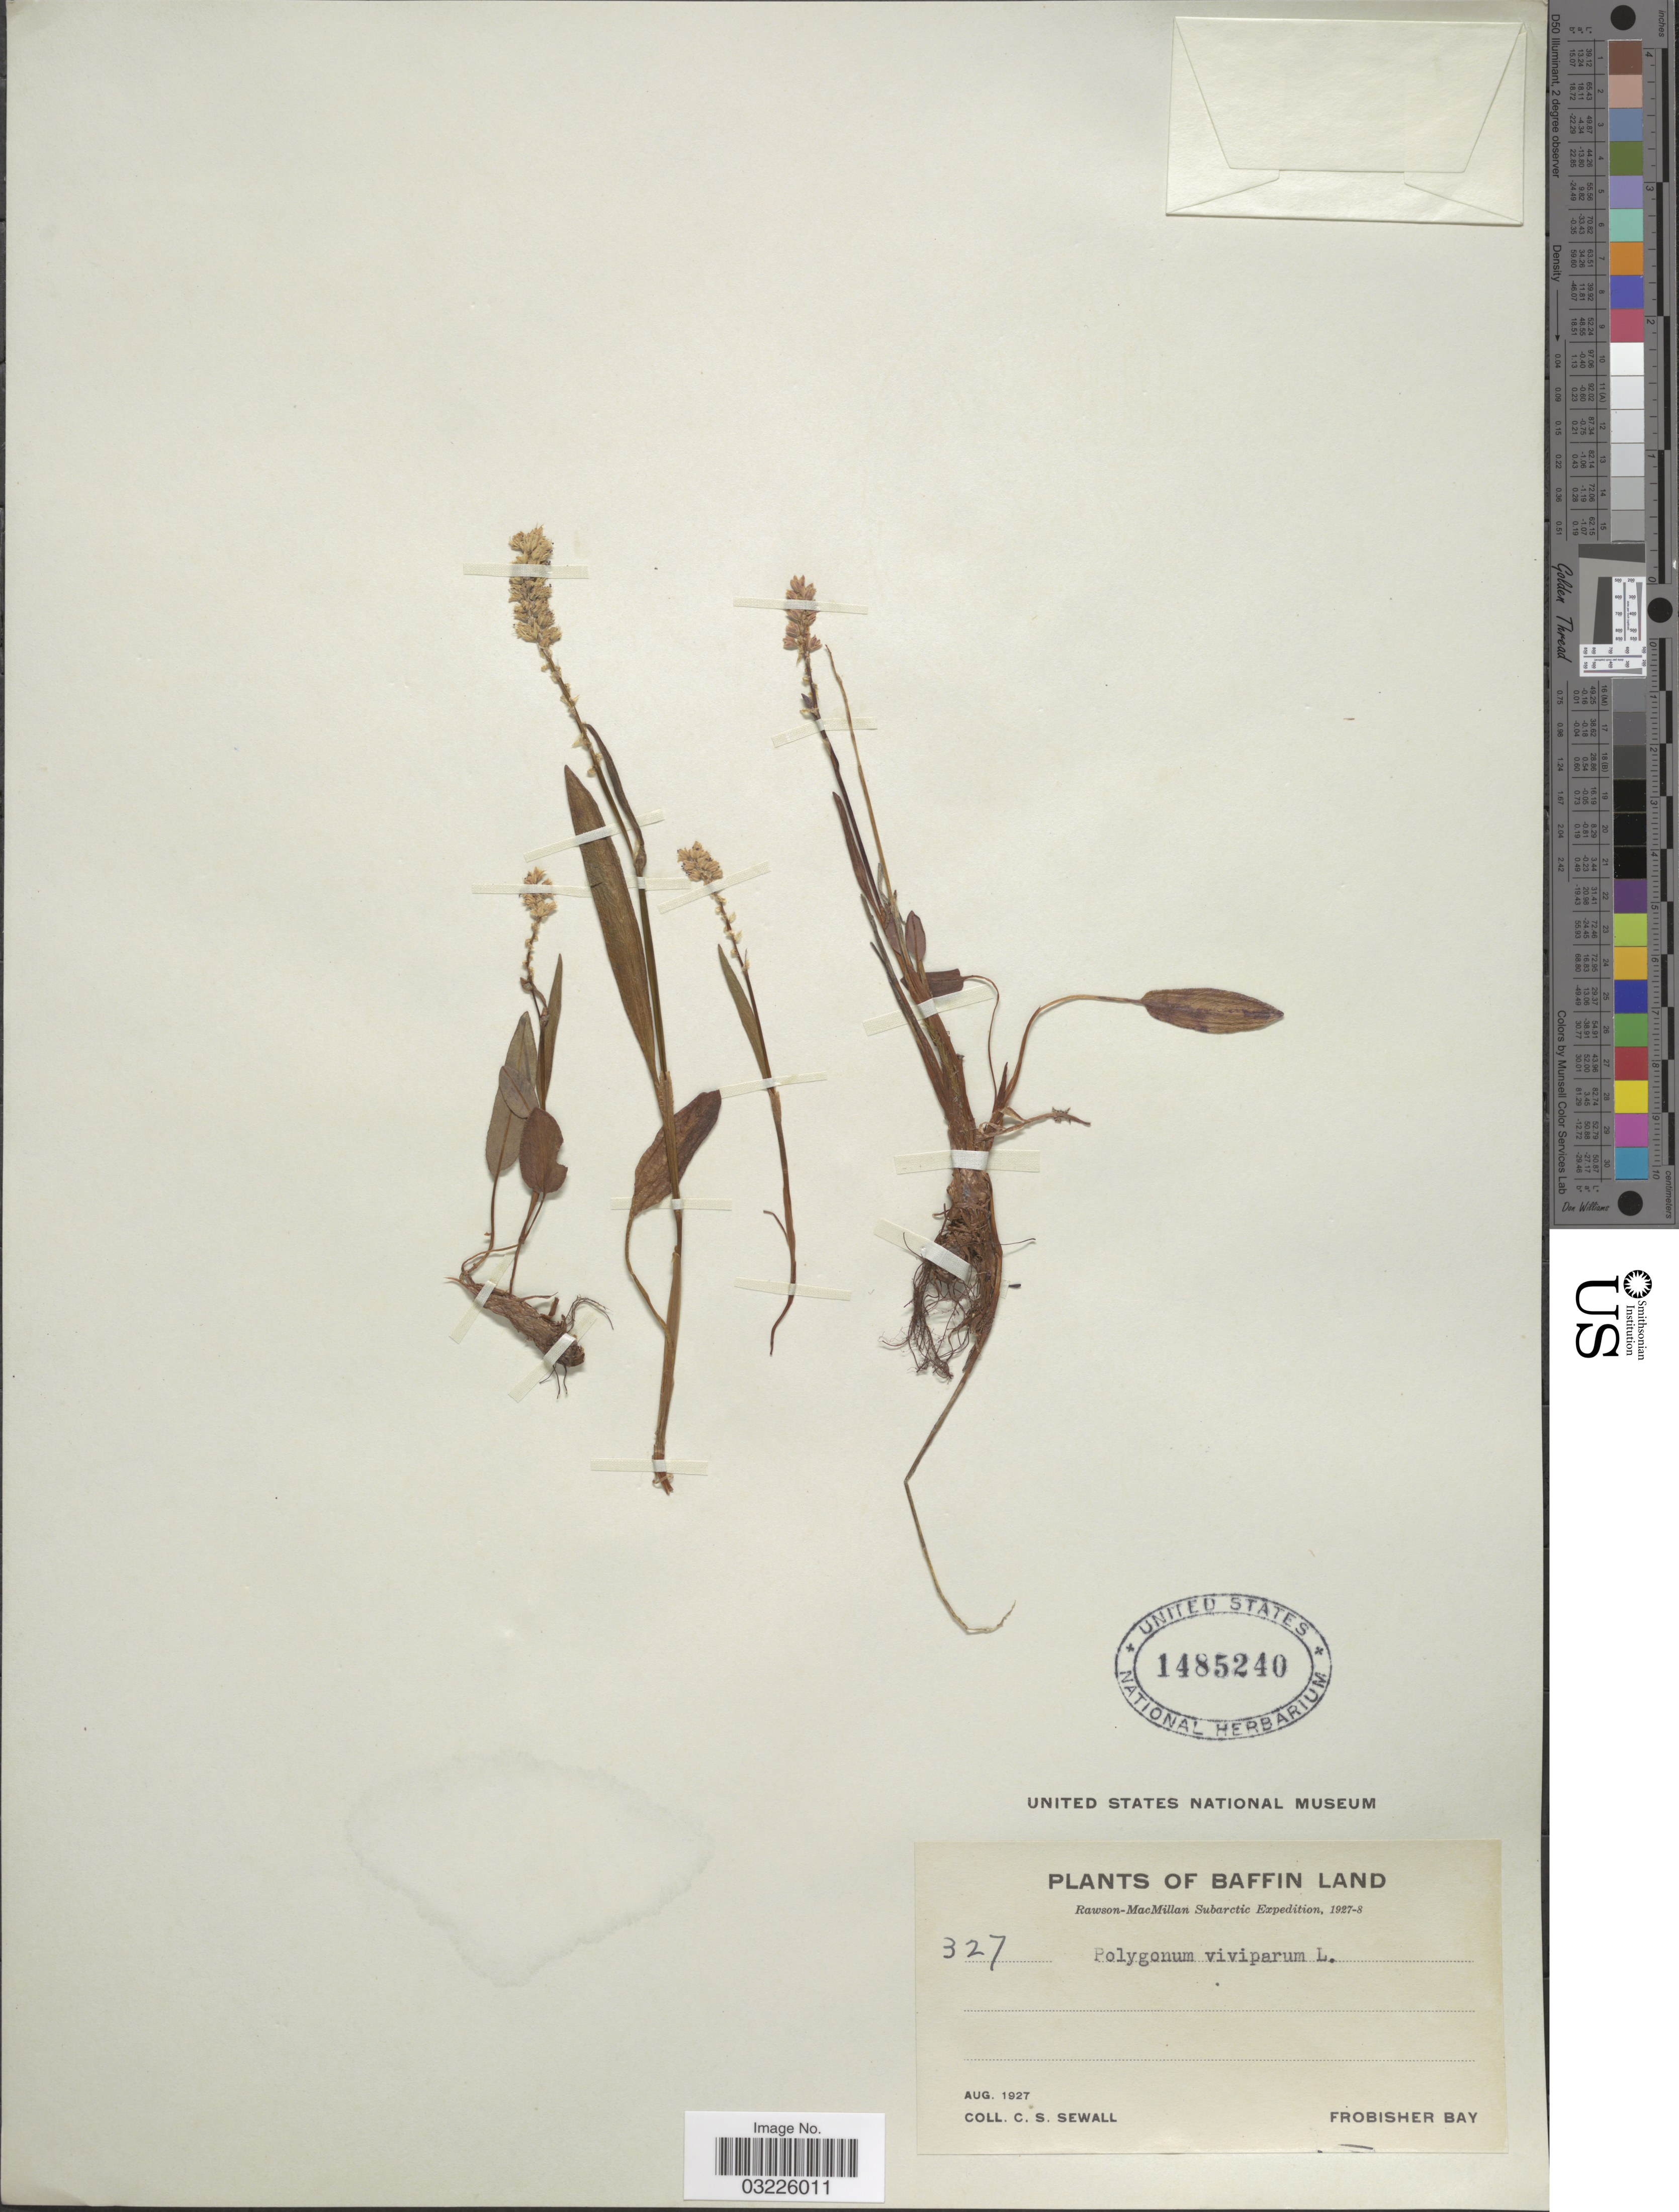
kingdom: Plantae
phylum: Tracheophyta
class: Magnoliopsida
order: Caryophyllales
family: Polygonaceae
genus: Bistorta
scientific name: Bistorta vivipara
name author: (L.) Delarbre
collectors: C. Sewall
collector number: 327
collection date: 1927-08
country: Canada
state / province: Nunavut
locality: Baffin Land. Frobisher Bay.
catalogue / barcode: US 1485240